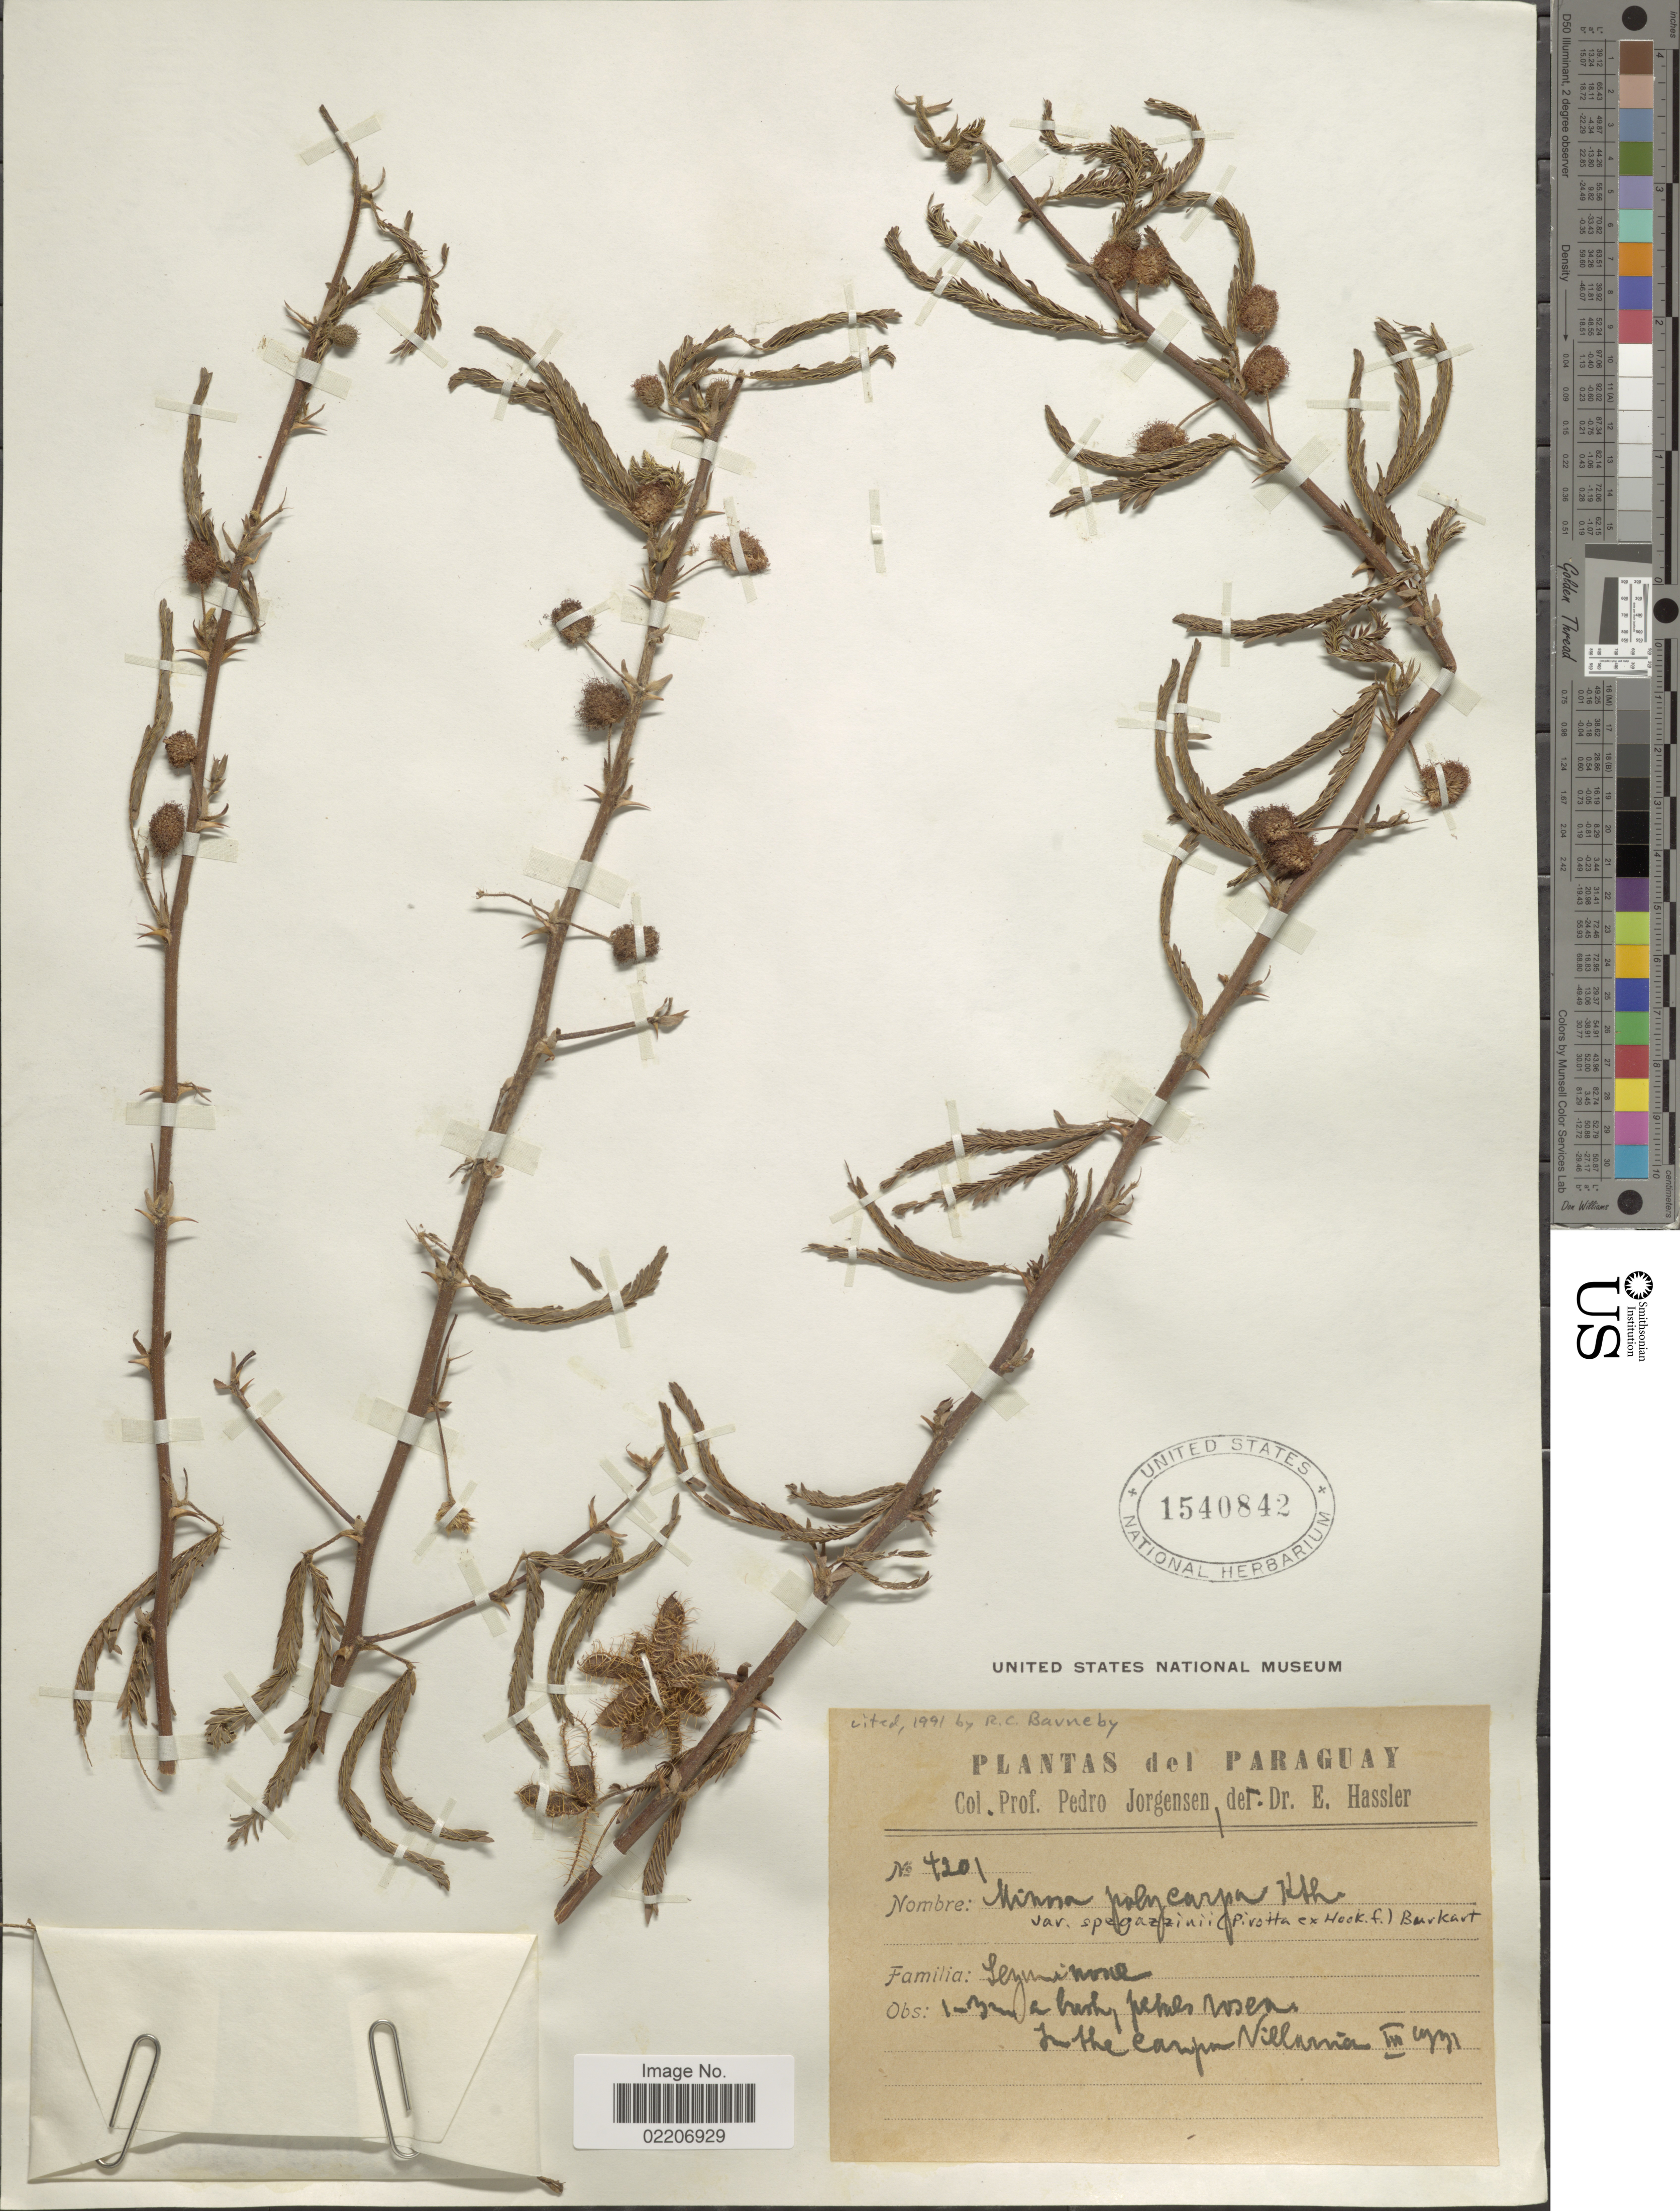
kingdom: Plantae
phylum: Tracheophyta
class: Magnoliopsida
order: Fabales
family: Fabaceae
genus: Mimosa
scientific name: Mimosa polycarpa var. spegazzinii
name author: (Pirotta) Burkart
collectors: P. Jörgensen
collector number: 4201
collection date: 1931-03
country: Paraguay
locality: In the campo Villarica.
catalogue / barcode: US 1540842